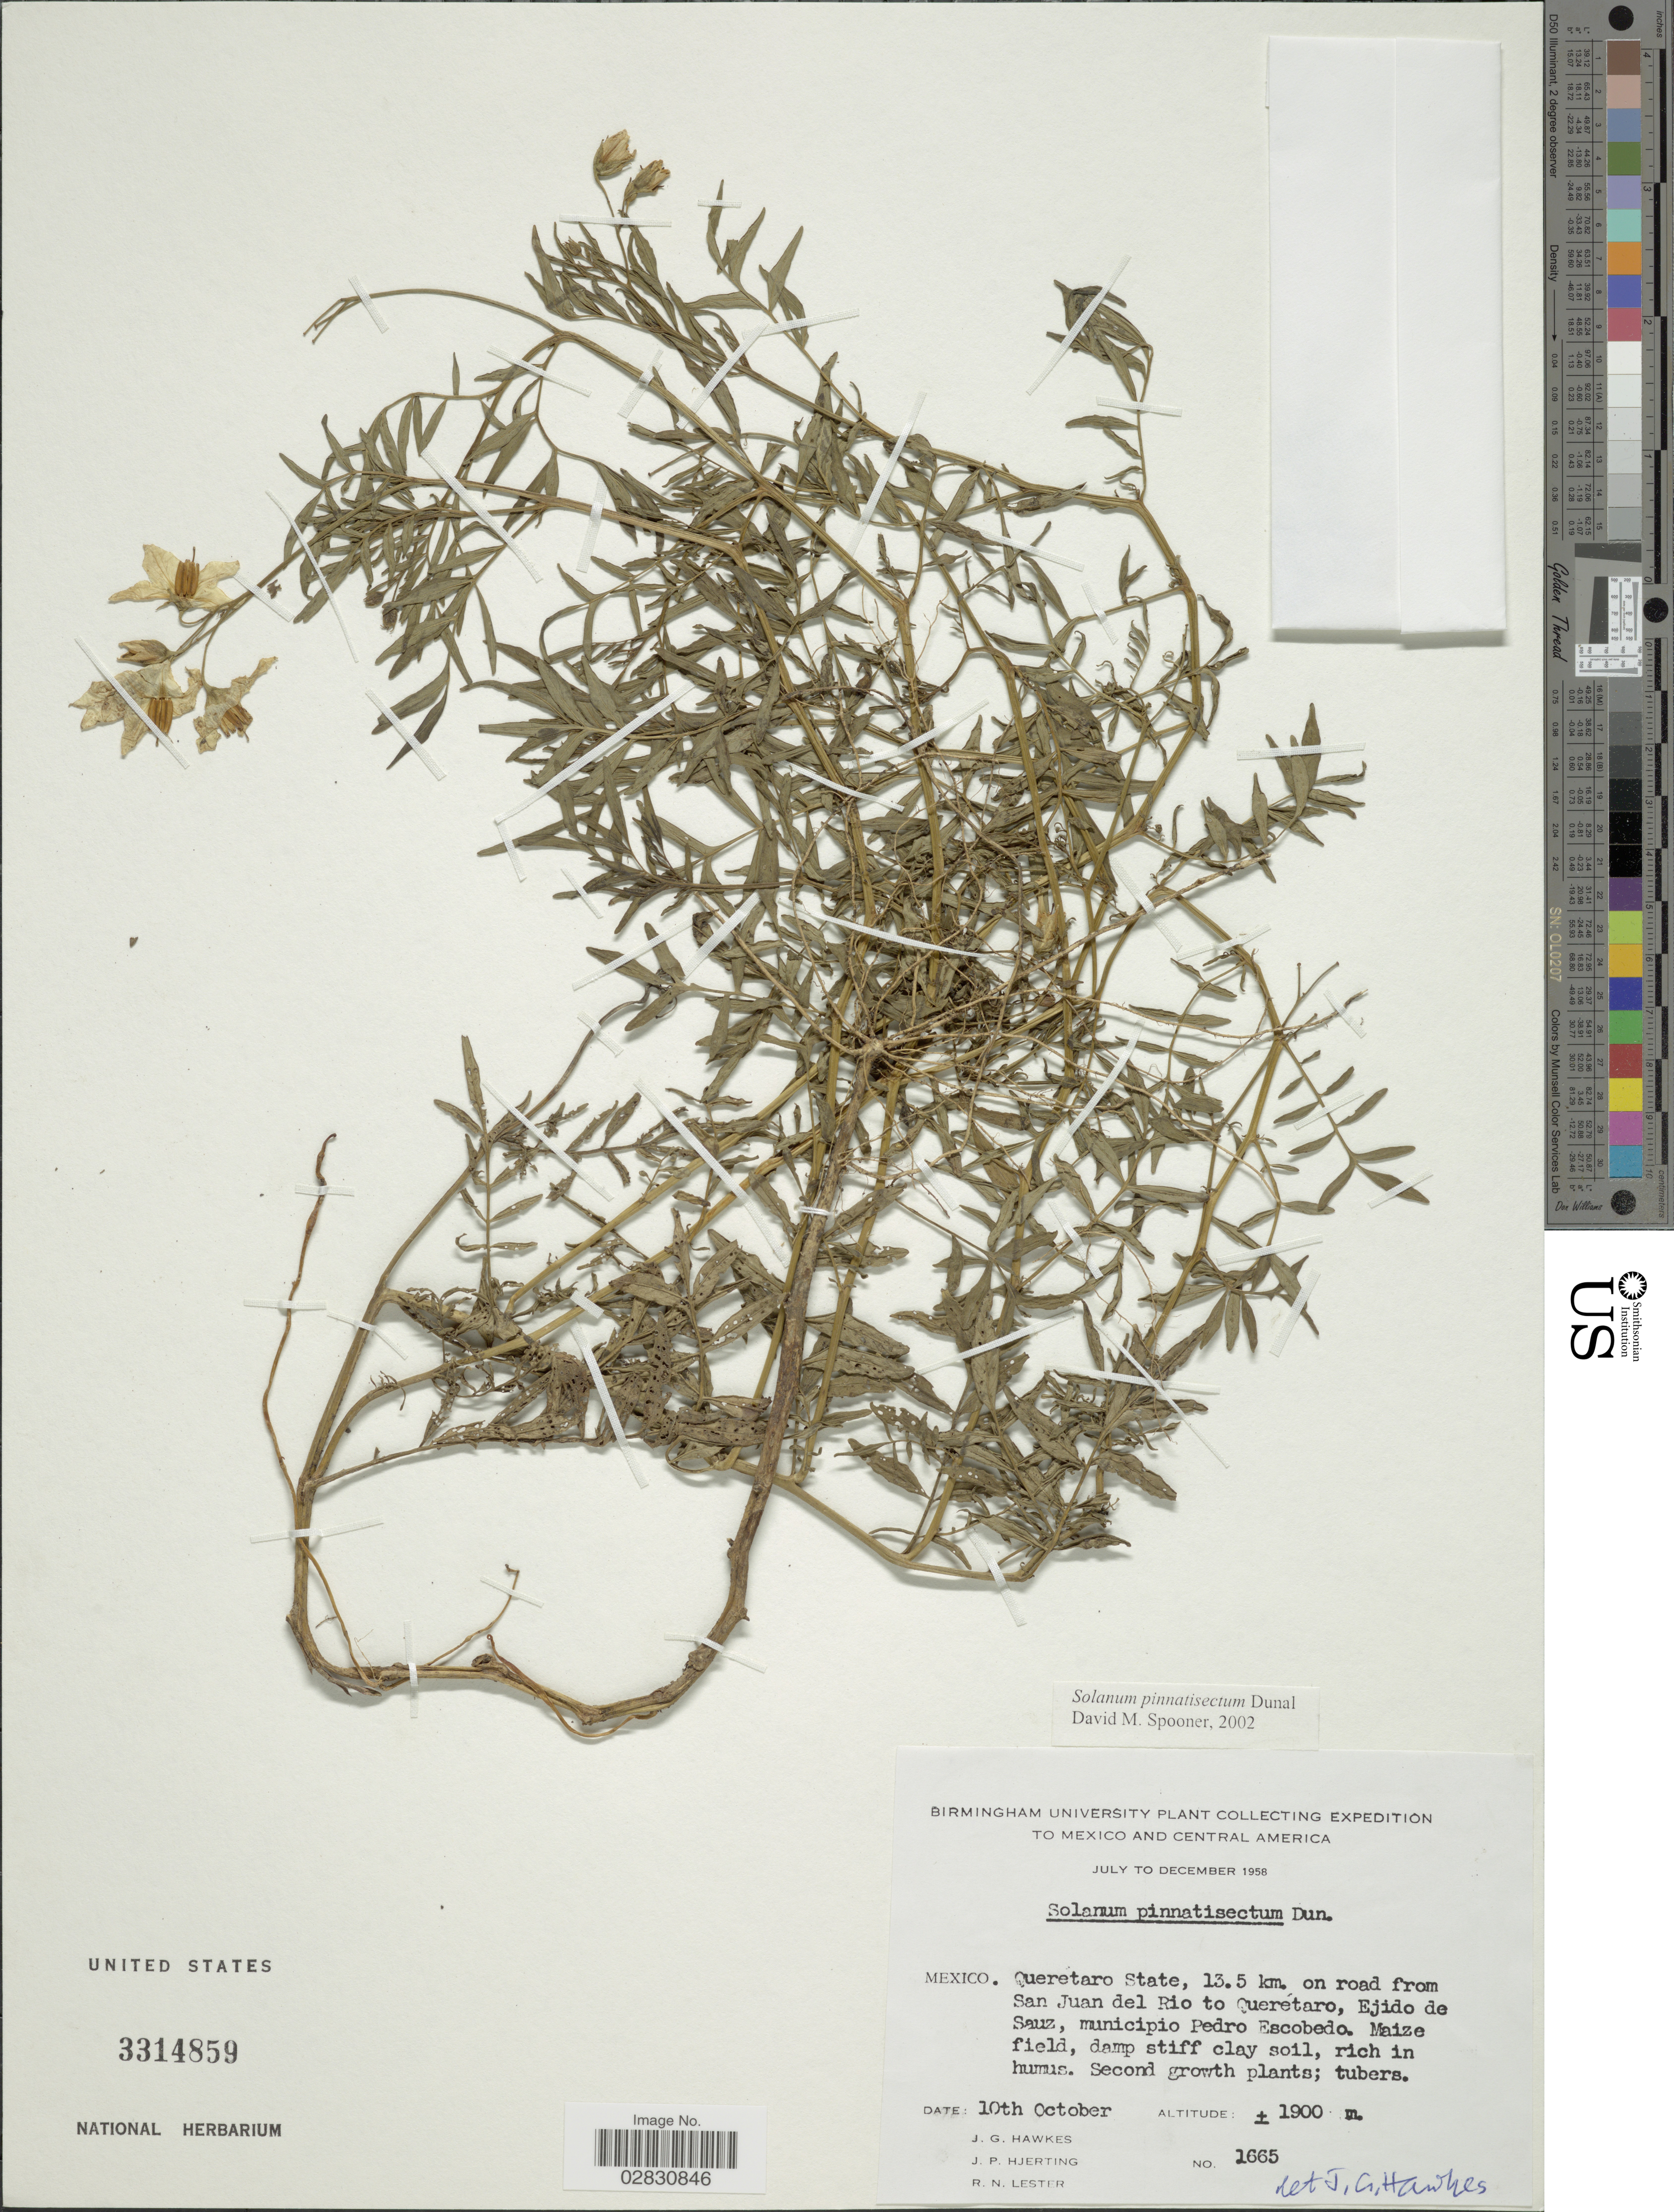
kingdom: Plantae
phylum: Tracheophyta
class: Magnoliopsida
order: Solanales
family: Solanaceae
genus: Solanum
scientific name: Solanum pinnatisectum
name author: Dunal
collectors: J. Hawkes, J. P. Hjerting & R. Lester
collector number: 1665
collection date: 1958-10-10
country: Mexico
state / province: Querétaro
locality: Mexico, Queretaro State, 13.5 km. on road from San Juan del Rio to Queretaro, Ejido de Sauz, municipio Pedro Escobedo.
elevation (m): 1900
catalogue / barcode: US 3314859